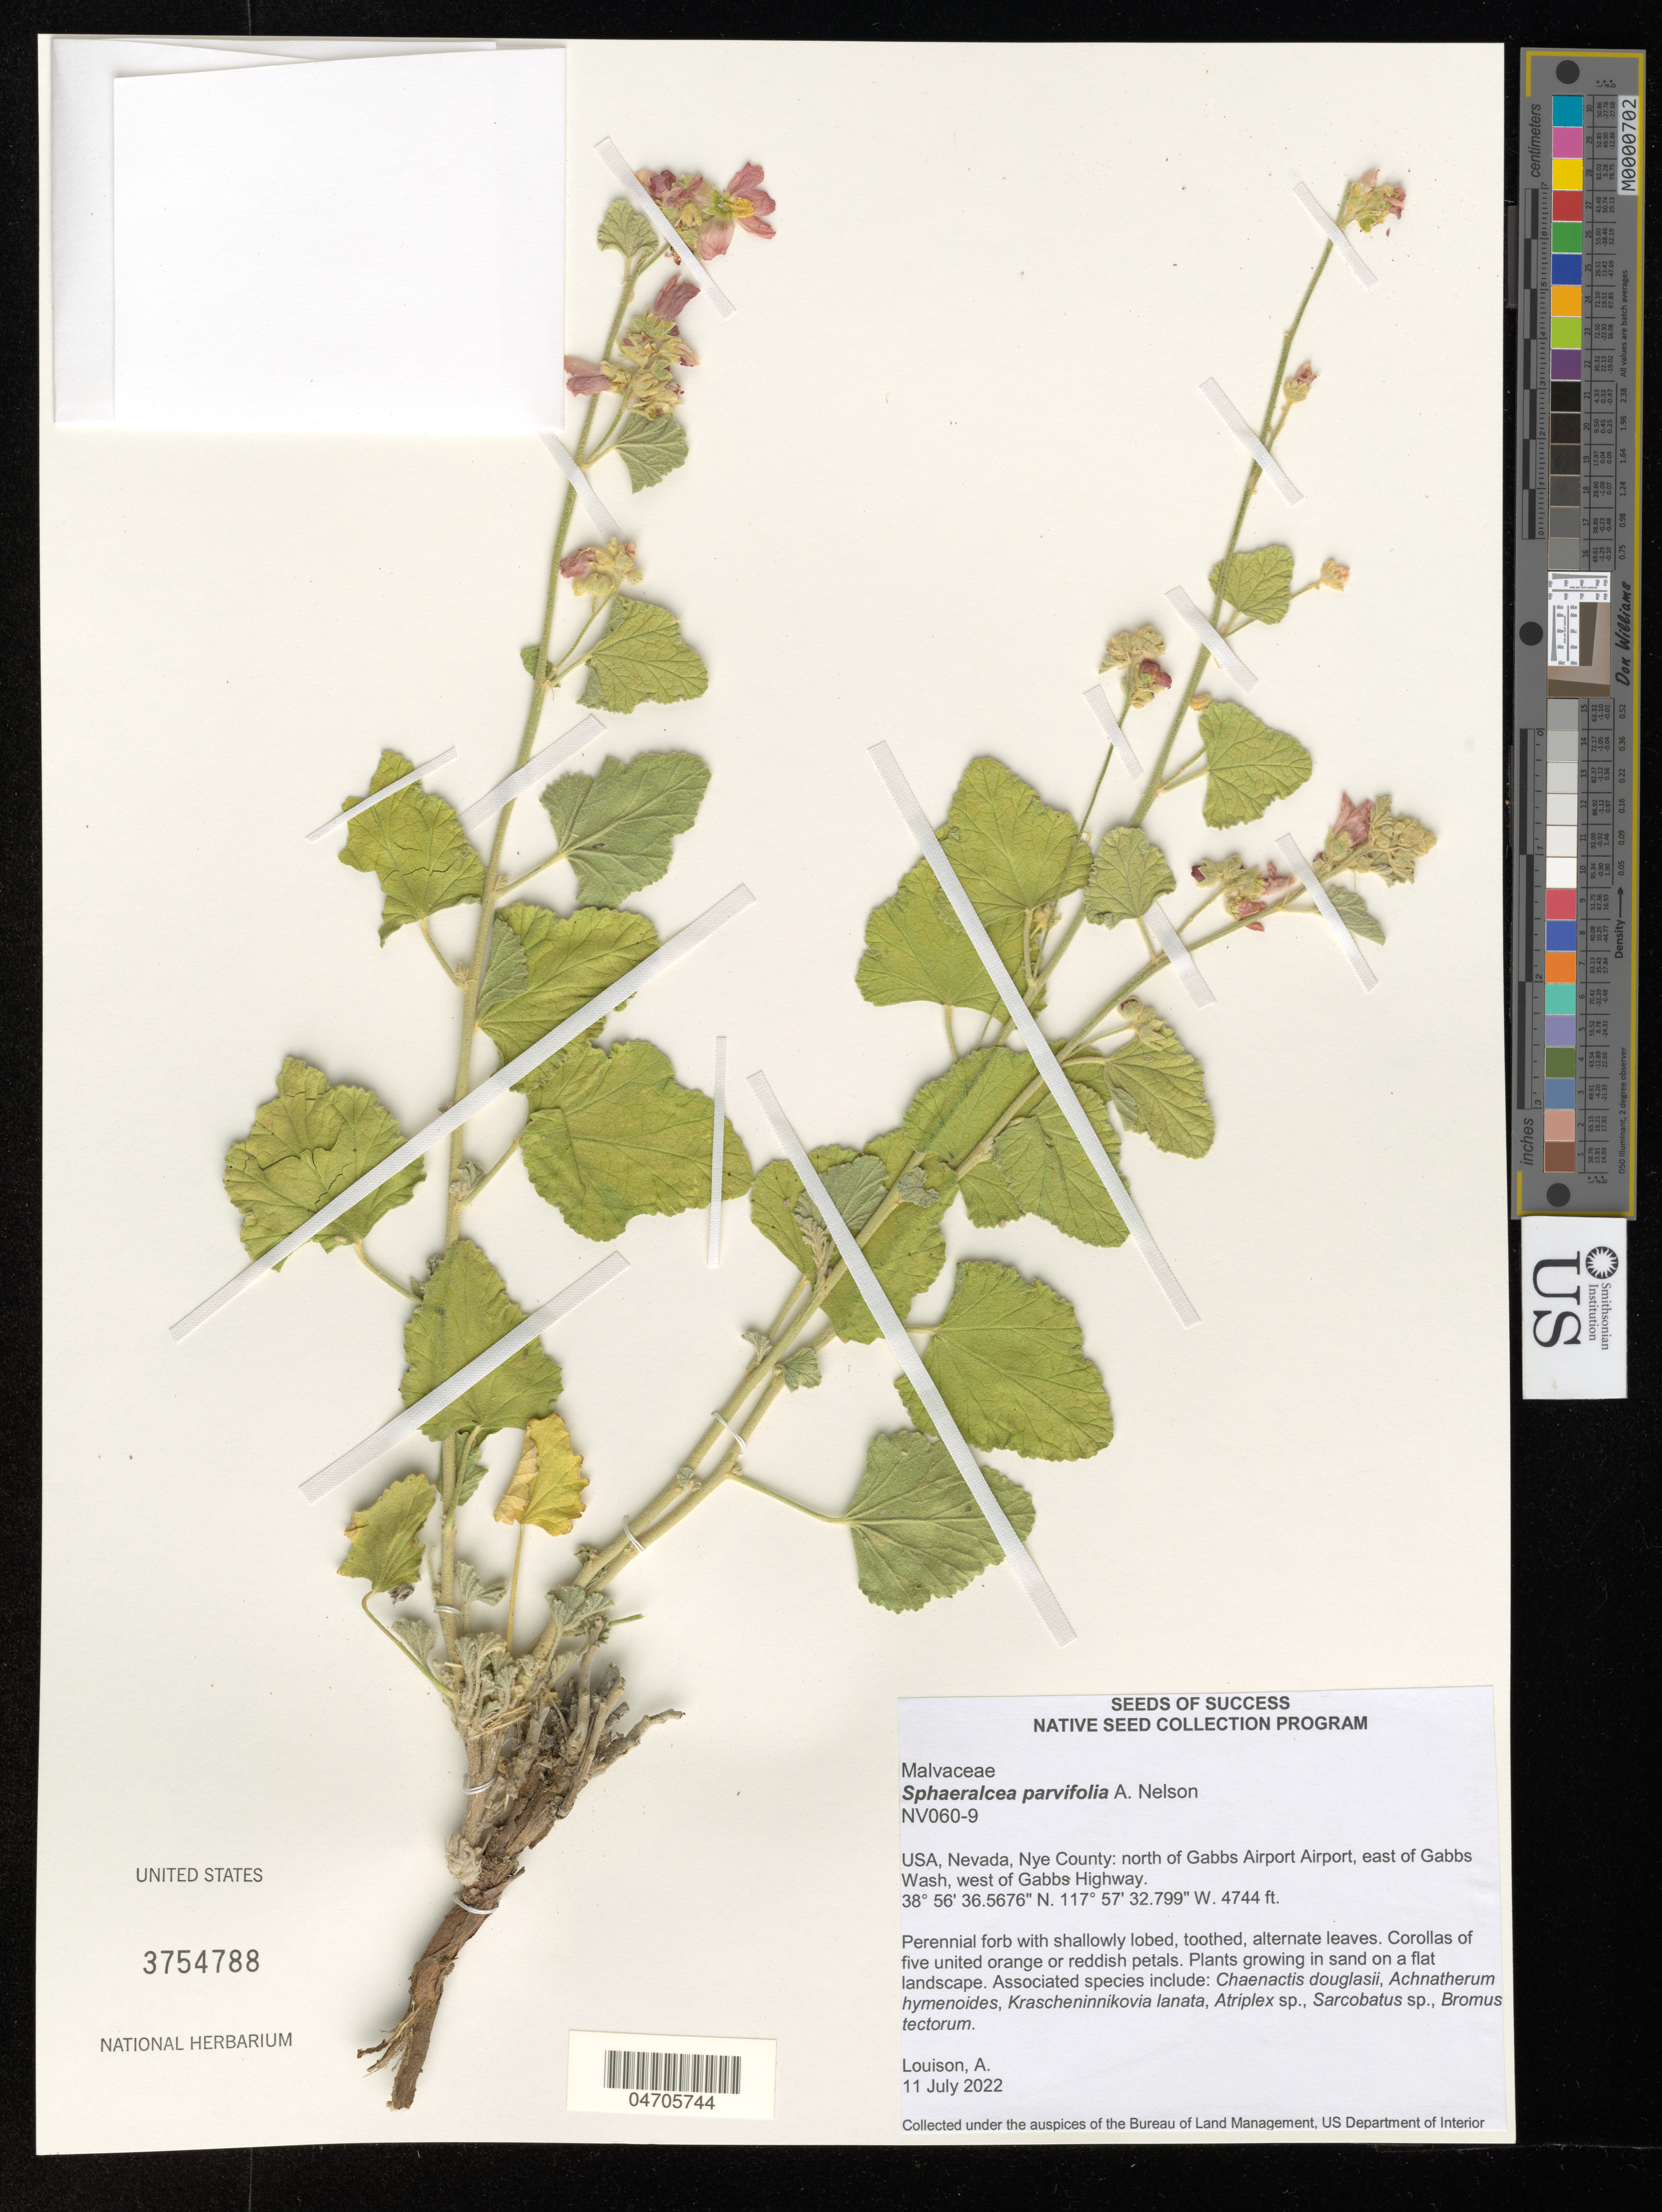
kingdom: Plantae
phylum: Tracheophyta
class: Magnoliopsida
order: Malvales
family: Malvaceae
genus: Sphaeralcea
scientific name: Sphaeralcea parvifolia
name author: A. Nelson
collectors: A. Louison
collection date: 2022-07-11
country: United States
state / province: Nevada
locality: Nye County: north of Gabbs Airport Airport, east of Gabbs Wash. west of Gabbs Highway.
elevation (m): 1446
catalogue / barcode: US 3754788